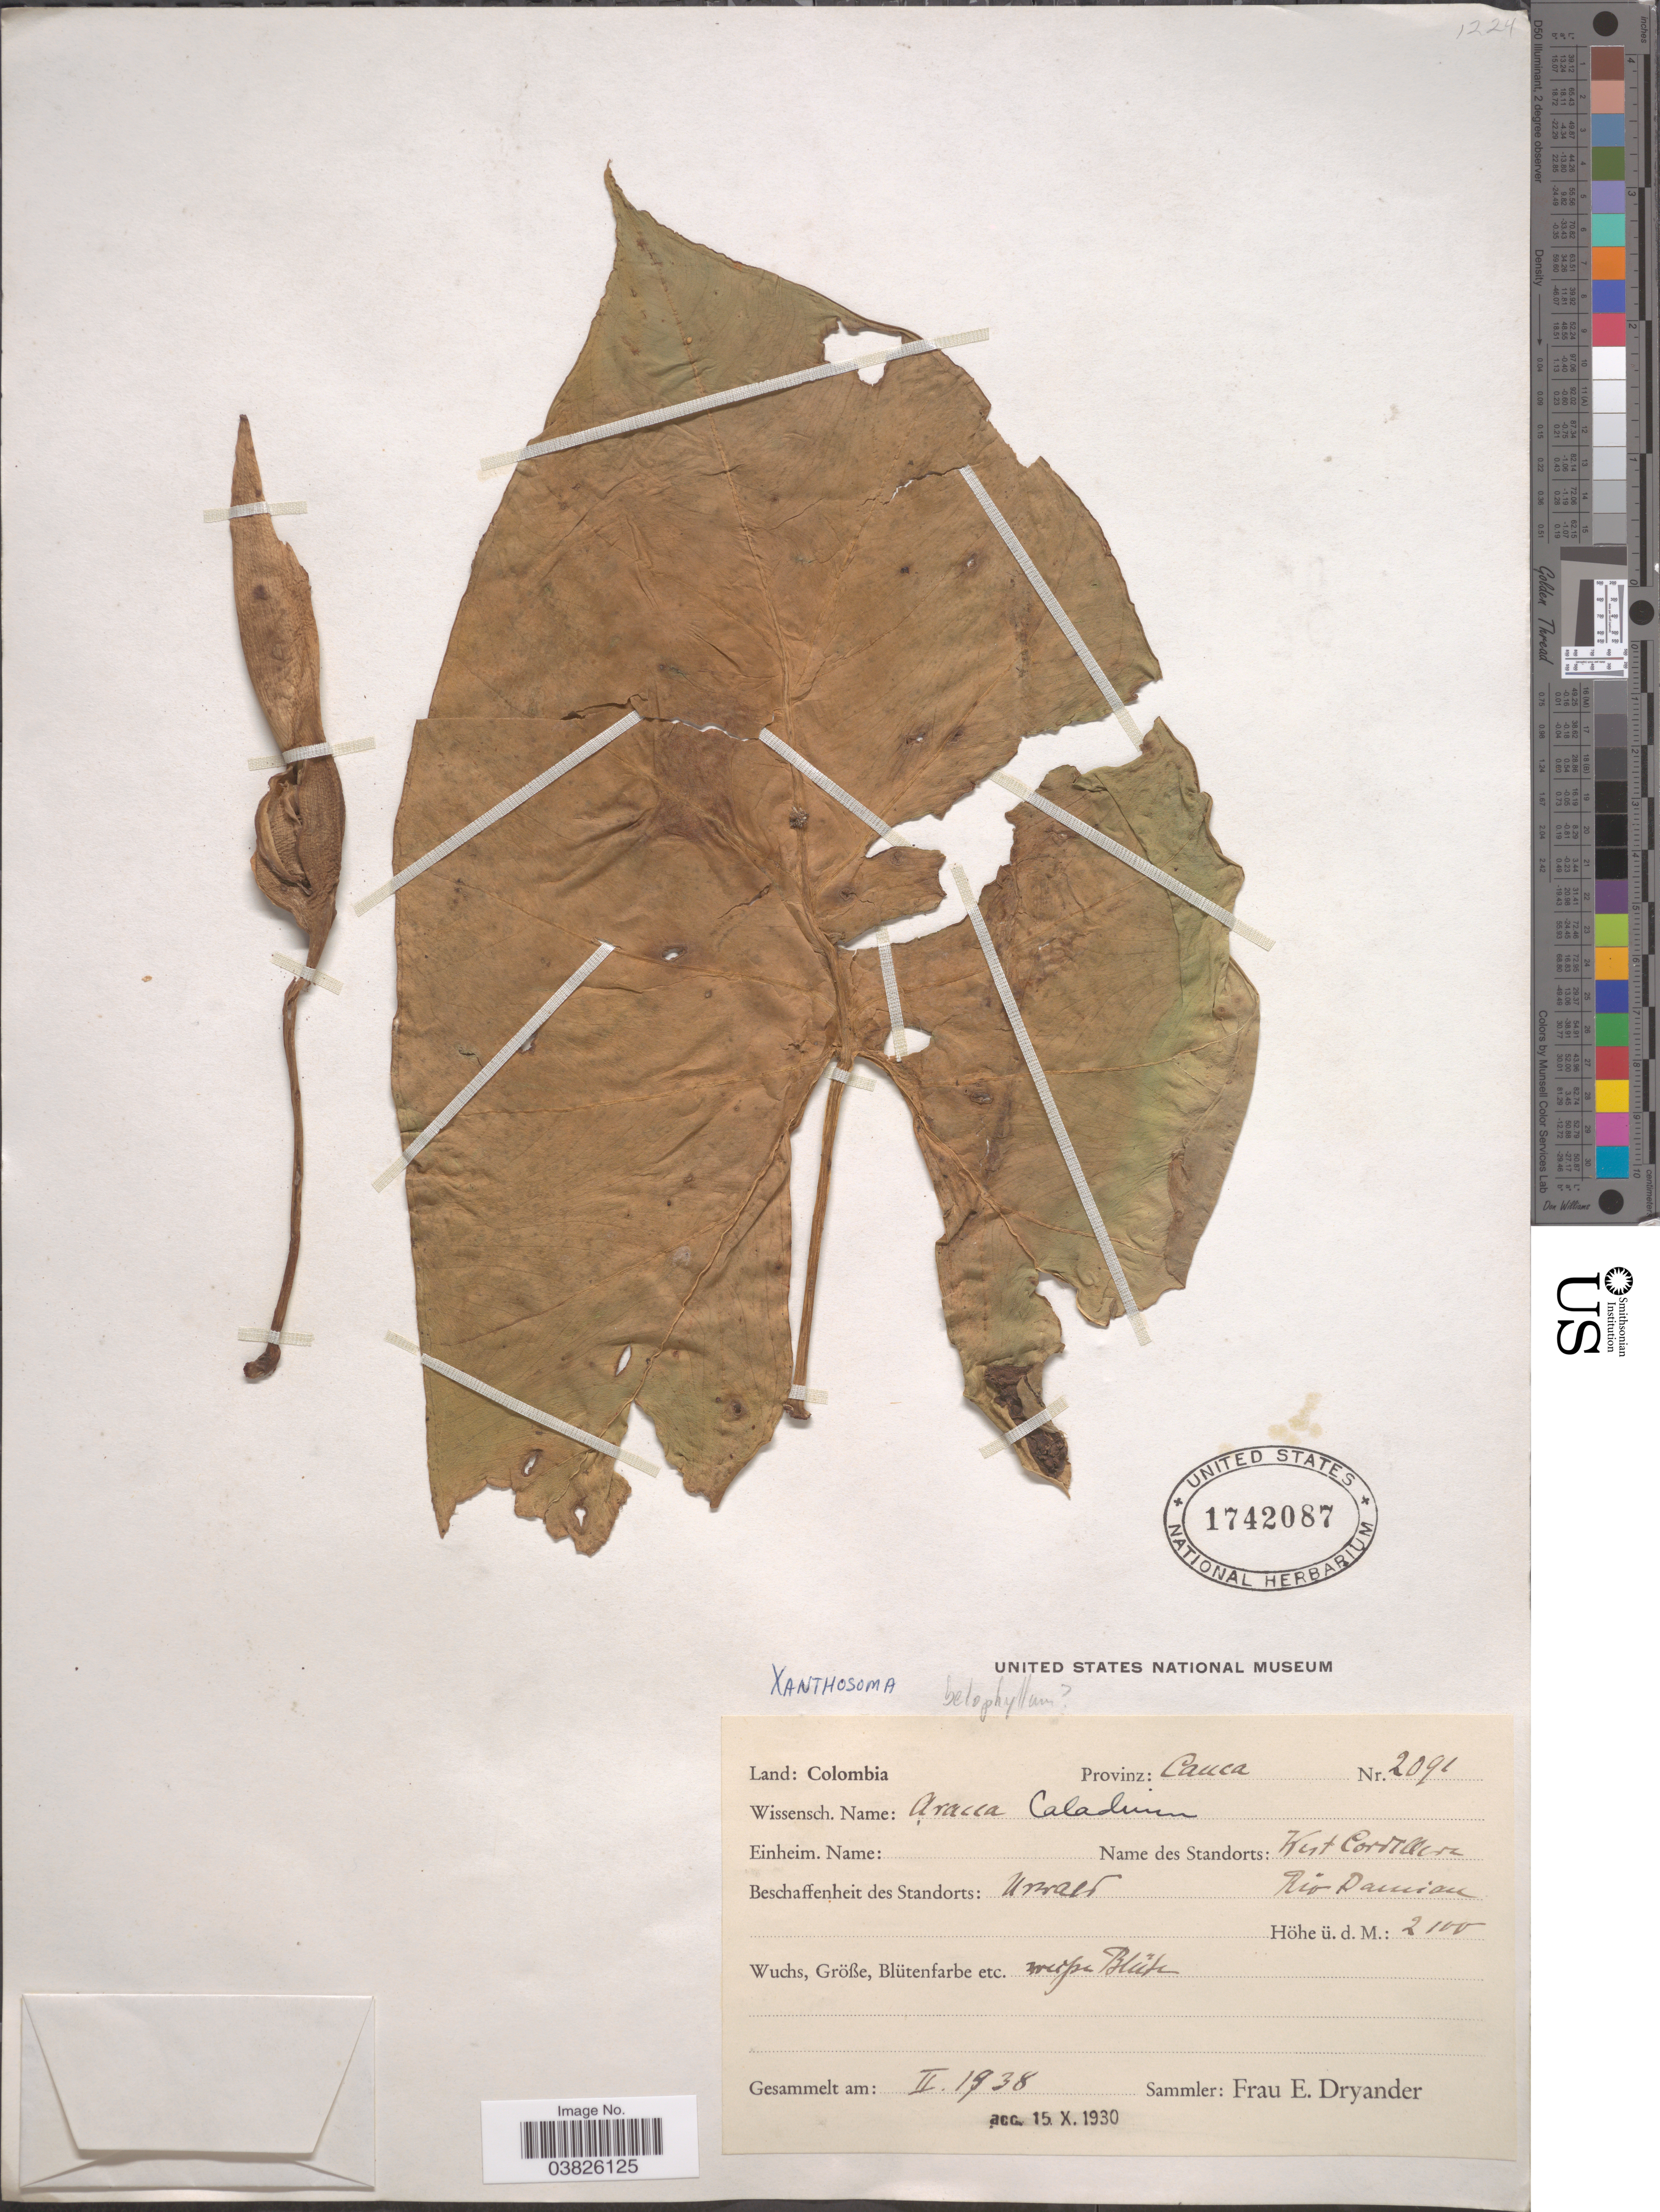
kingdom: Plantae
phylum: Tracheophyta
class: Liliopsida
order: Alismatales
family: Araceae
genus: Xanthosoma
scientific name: Xanthosoma sp.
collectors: F. Dryander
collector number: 2091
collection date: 1938-02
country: Colombia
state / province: Cauca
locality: West Cordillera. Rio Damian.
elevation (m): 2100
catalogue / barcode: US 1742087